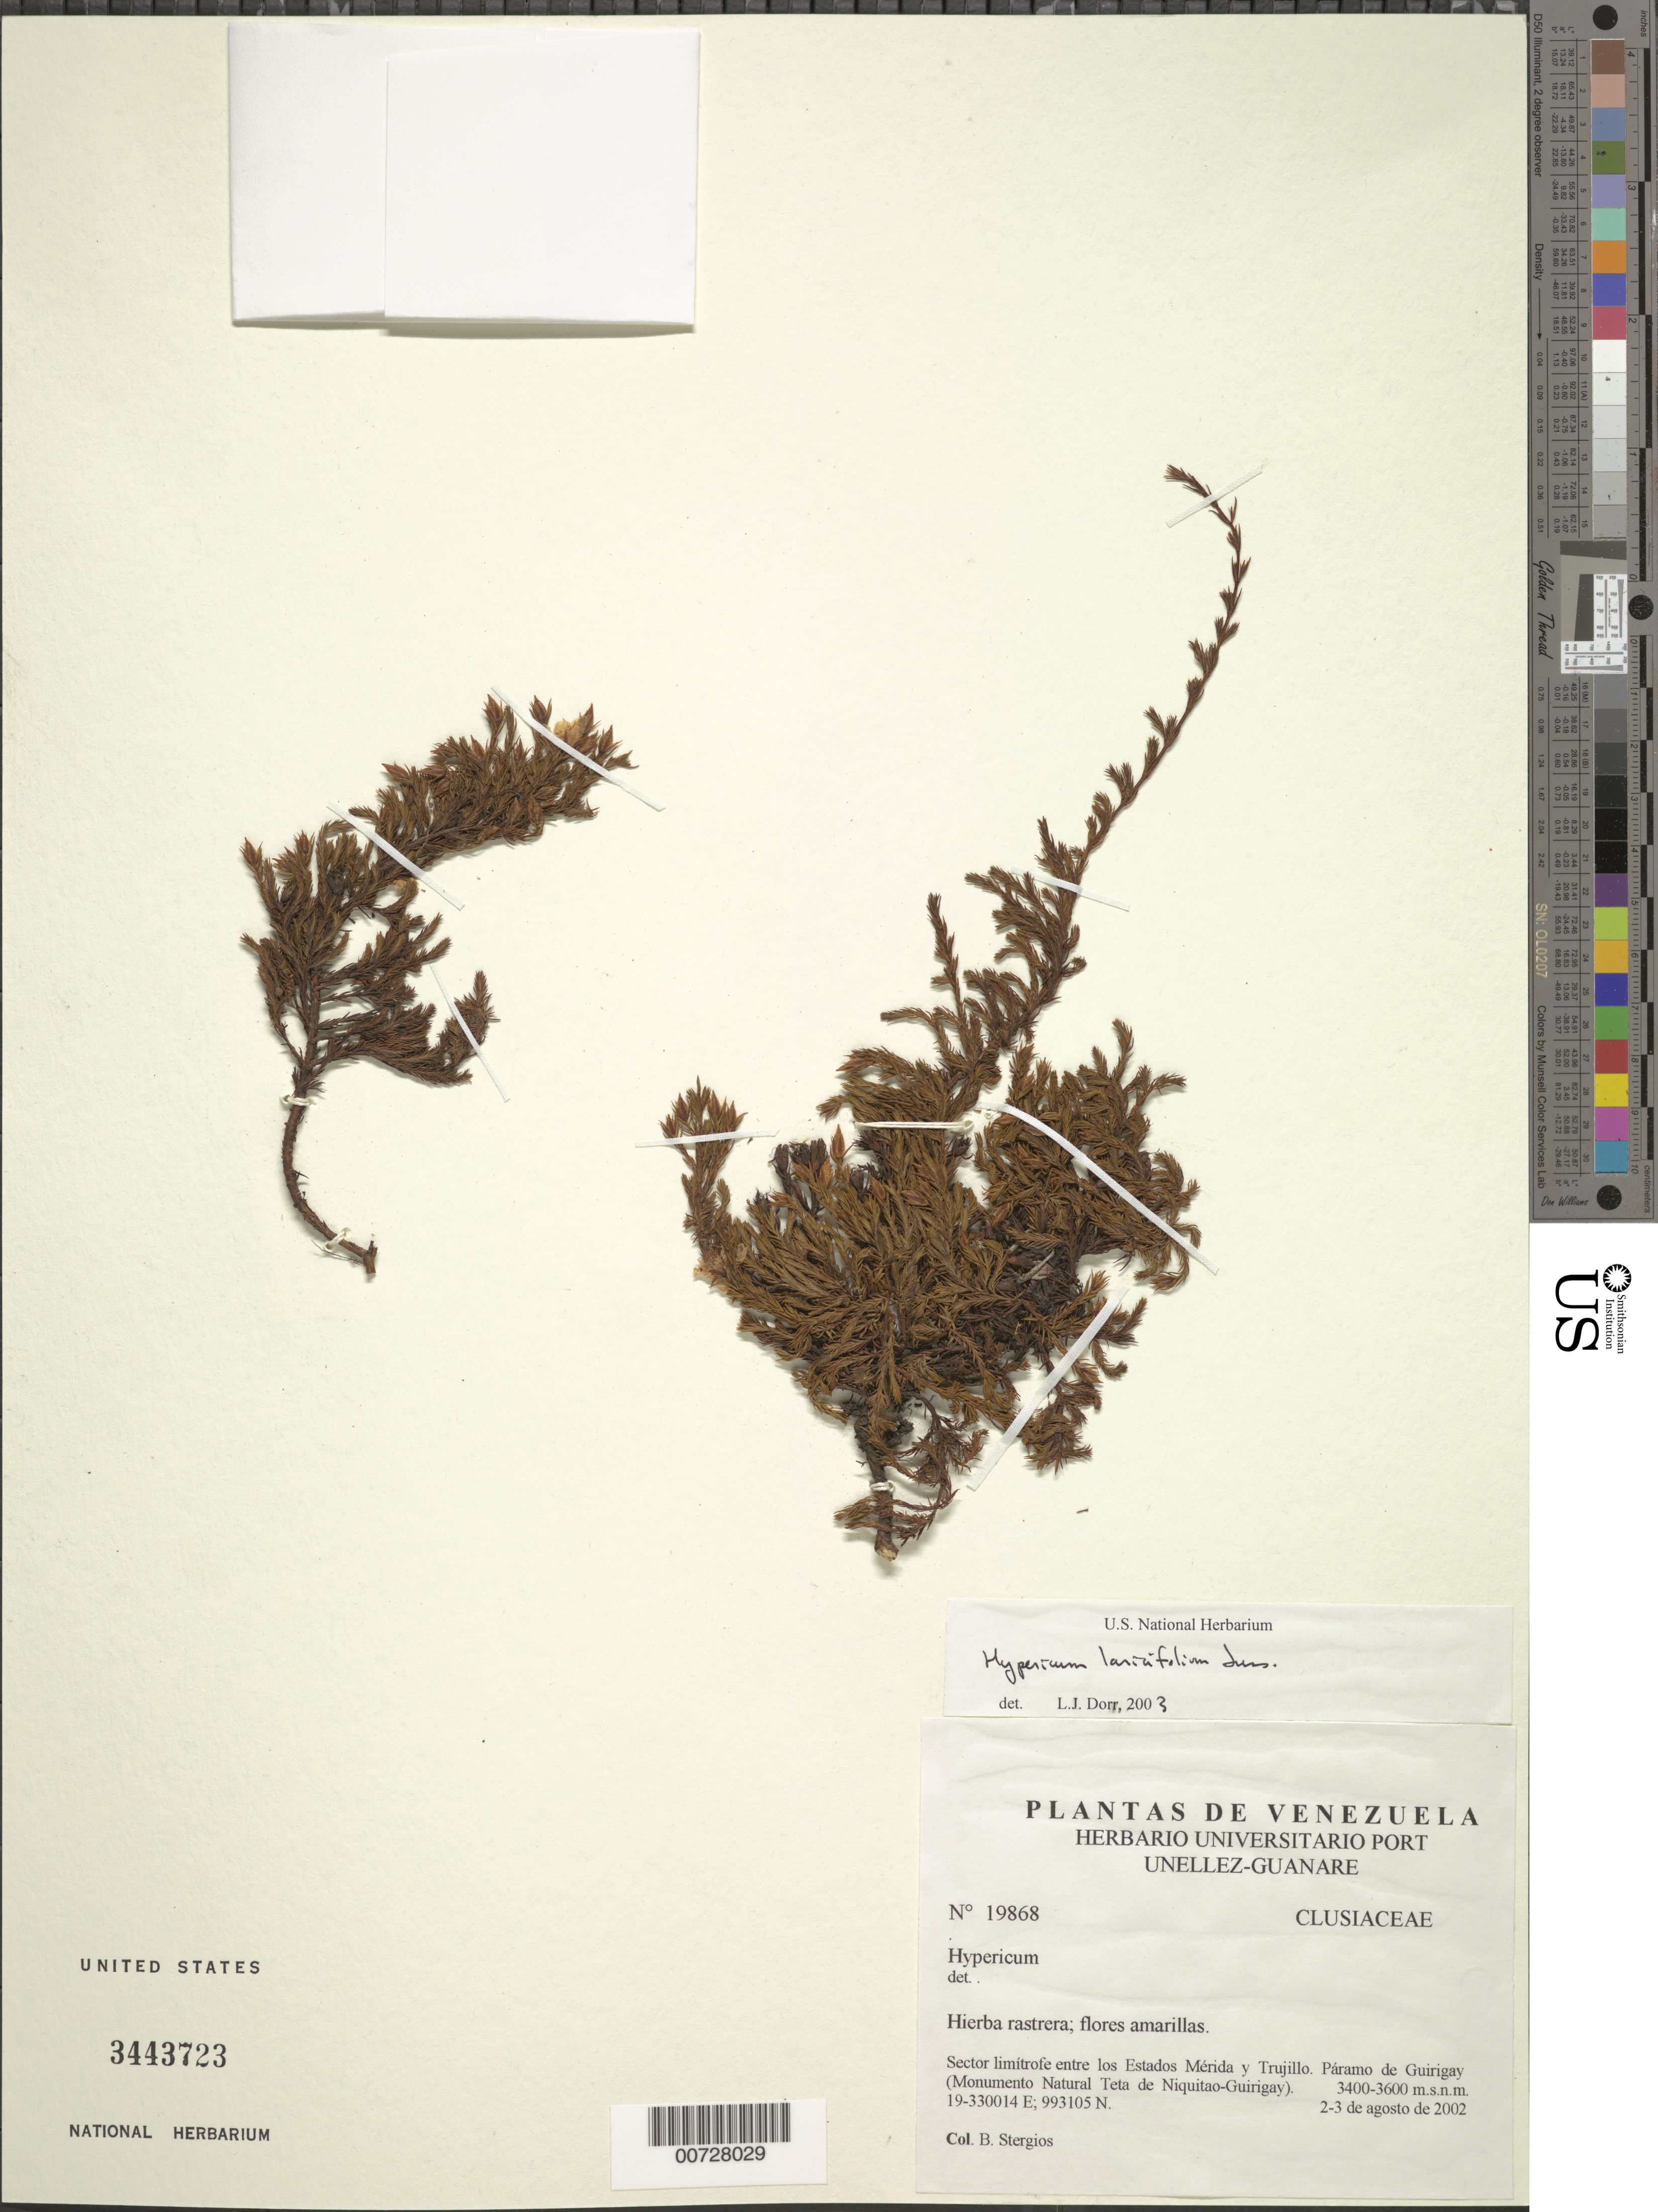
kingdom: Plantae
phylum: Tracheophyta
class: Magnoliopsida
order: Malpighiales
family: Hypericaceae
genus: Hypericum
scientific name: Hypericum laricifolium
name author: Juss.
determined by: Dorr, L. J., (BOT), Smithsonian Institution - National Museum of Natural History (UNITED STATES)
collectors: B. G. Stergios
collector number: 19868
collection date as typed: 02 Aug 2002 to 03 Aug 2003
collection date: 2002-08-02/2003-08-03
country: Venezuela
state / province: Trujillo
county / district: Boconó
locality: Páramo de Guirigay (Monumento Natural Teta de Niquitao-Guirigay). Sector limítrofe entre los Estados Mérida y Trujillo.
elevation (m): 3400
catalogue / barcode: US 3443723